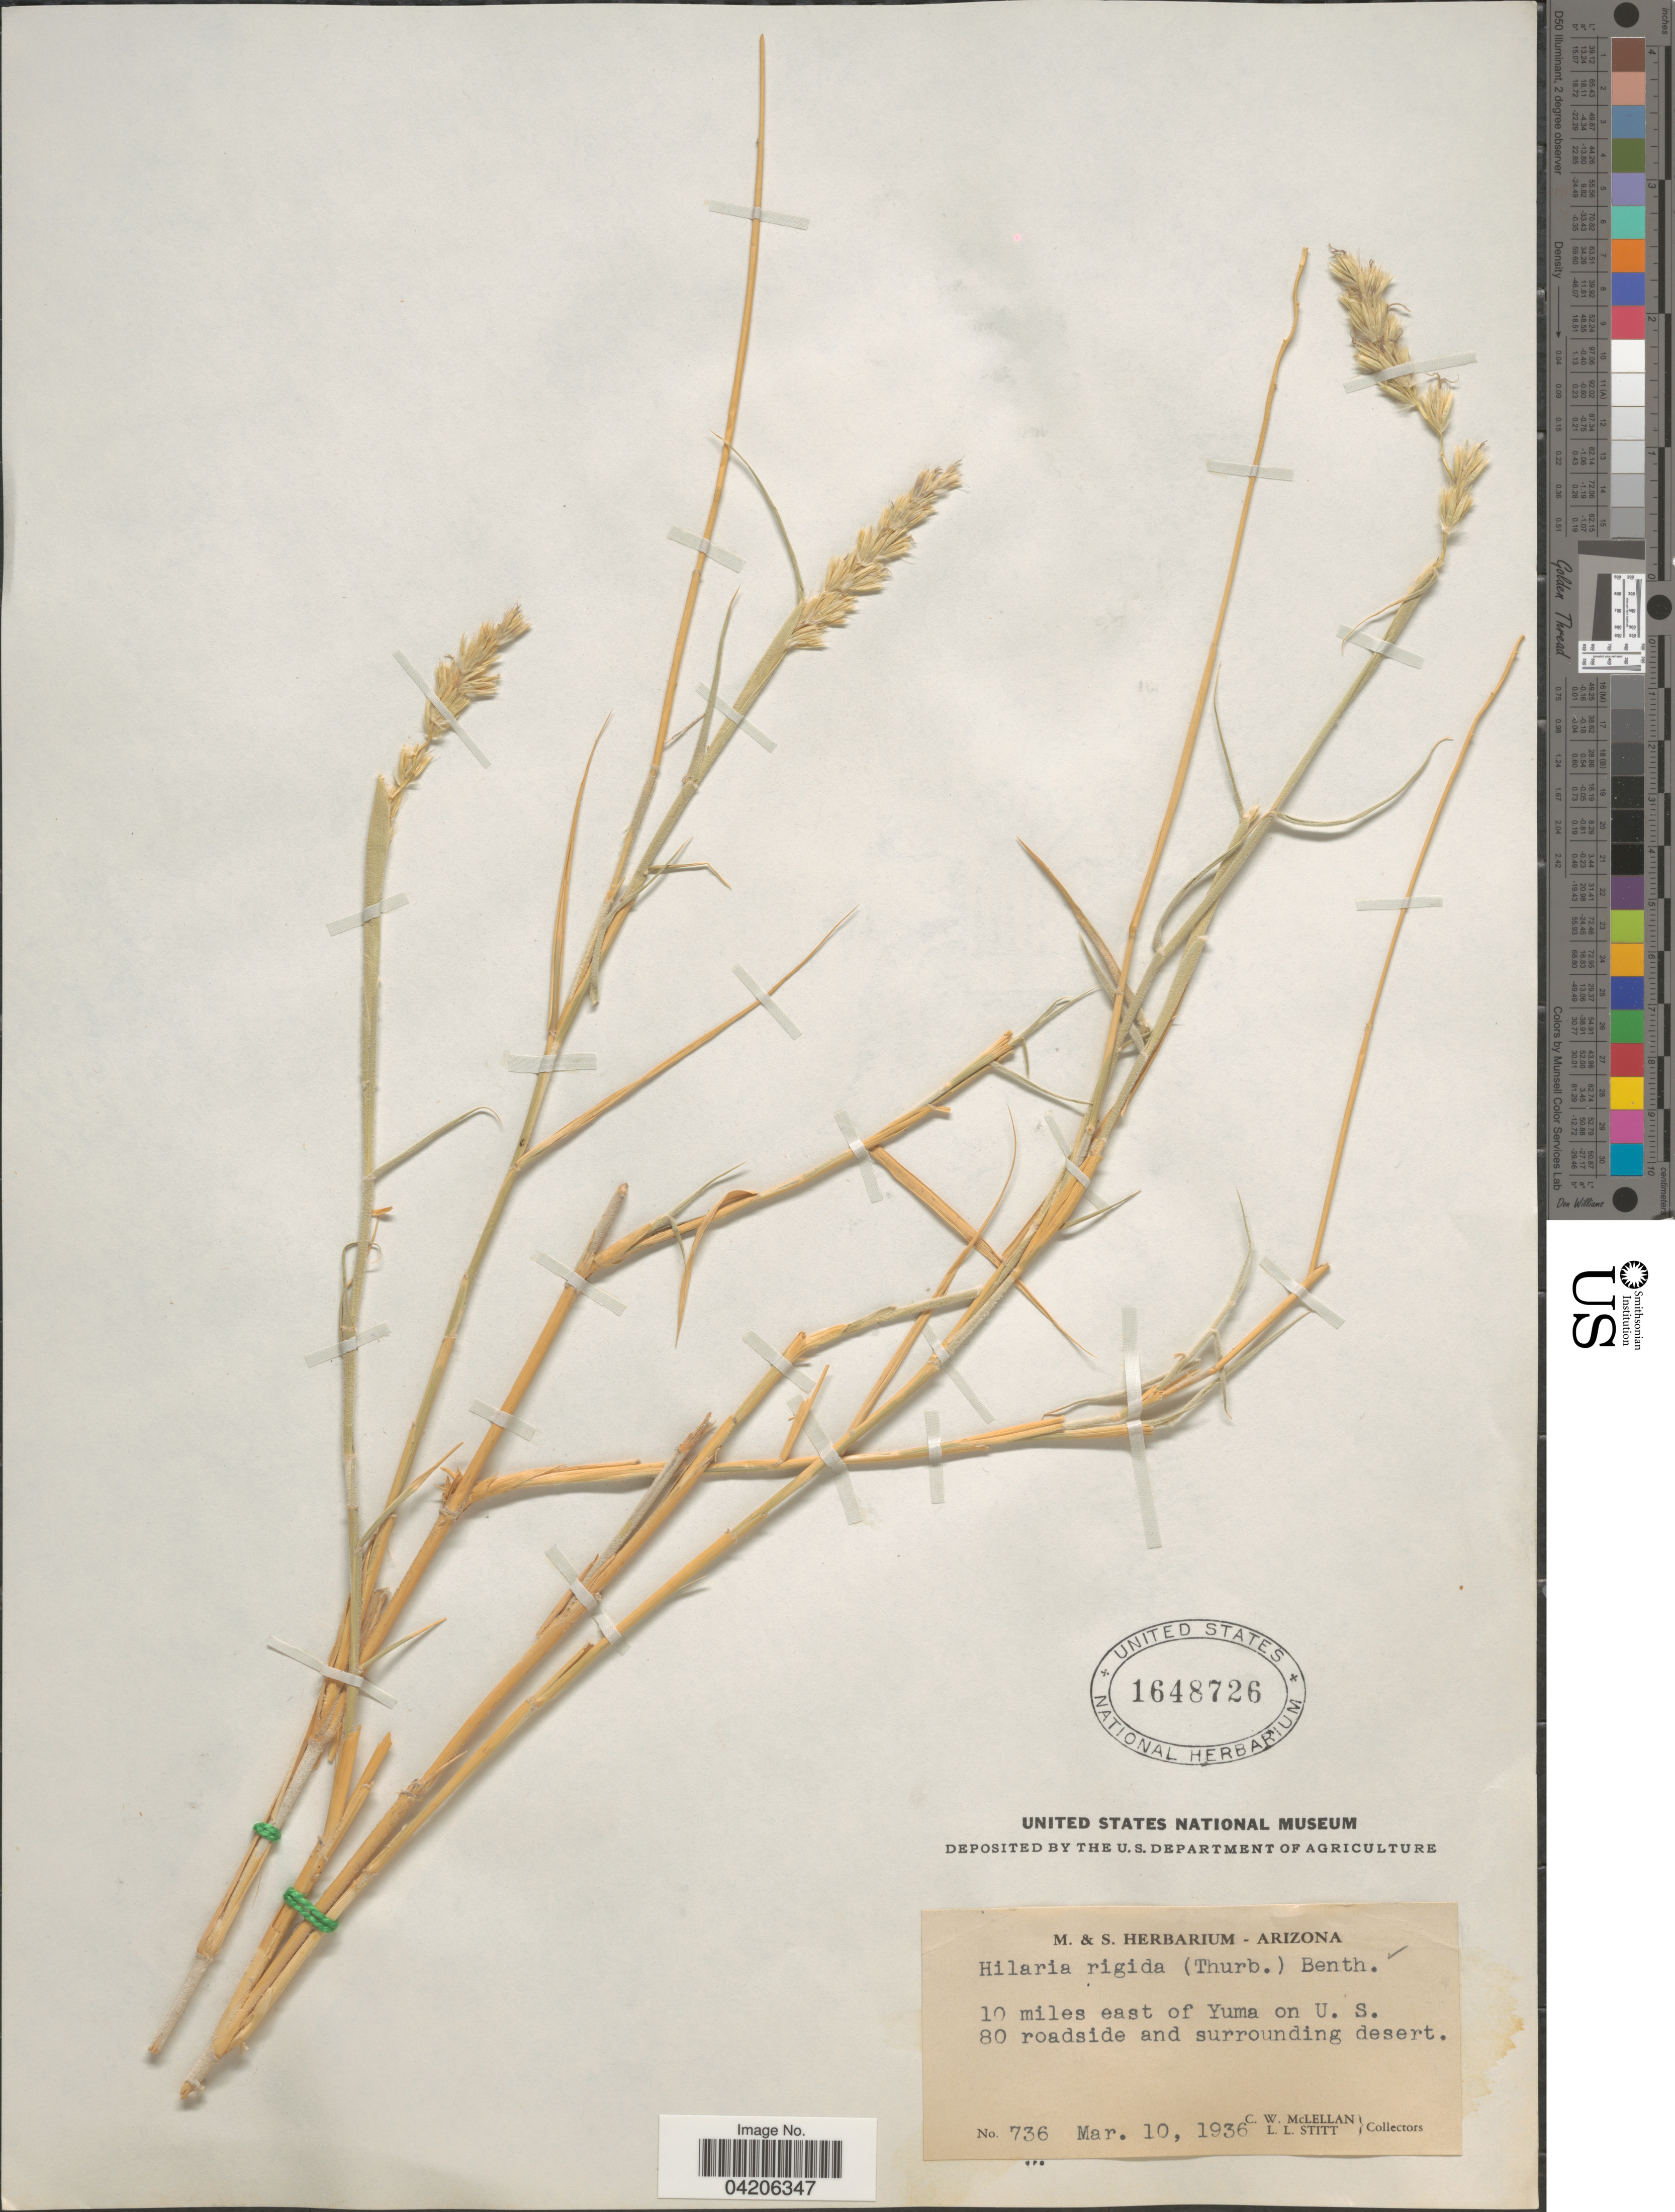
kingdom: Plantae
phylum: Tracheophyta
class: Liliopsida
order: Poales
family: Poaceae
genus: Hilaria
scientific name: Hilaria rigida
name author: (Thurb.) Benth. ex Scribn.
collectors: C. McLellan & L. Stitt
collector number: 736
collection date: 1936-03-10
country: United States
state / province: Arizona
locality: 10 miles east of Yuma on U. S. 80 roadside and surrounding desert.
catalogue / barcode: US 1648726